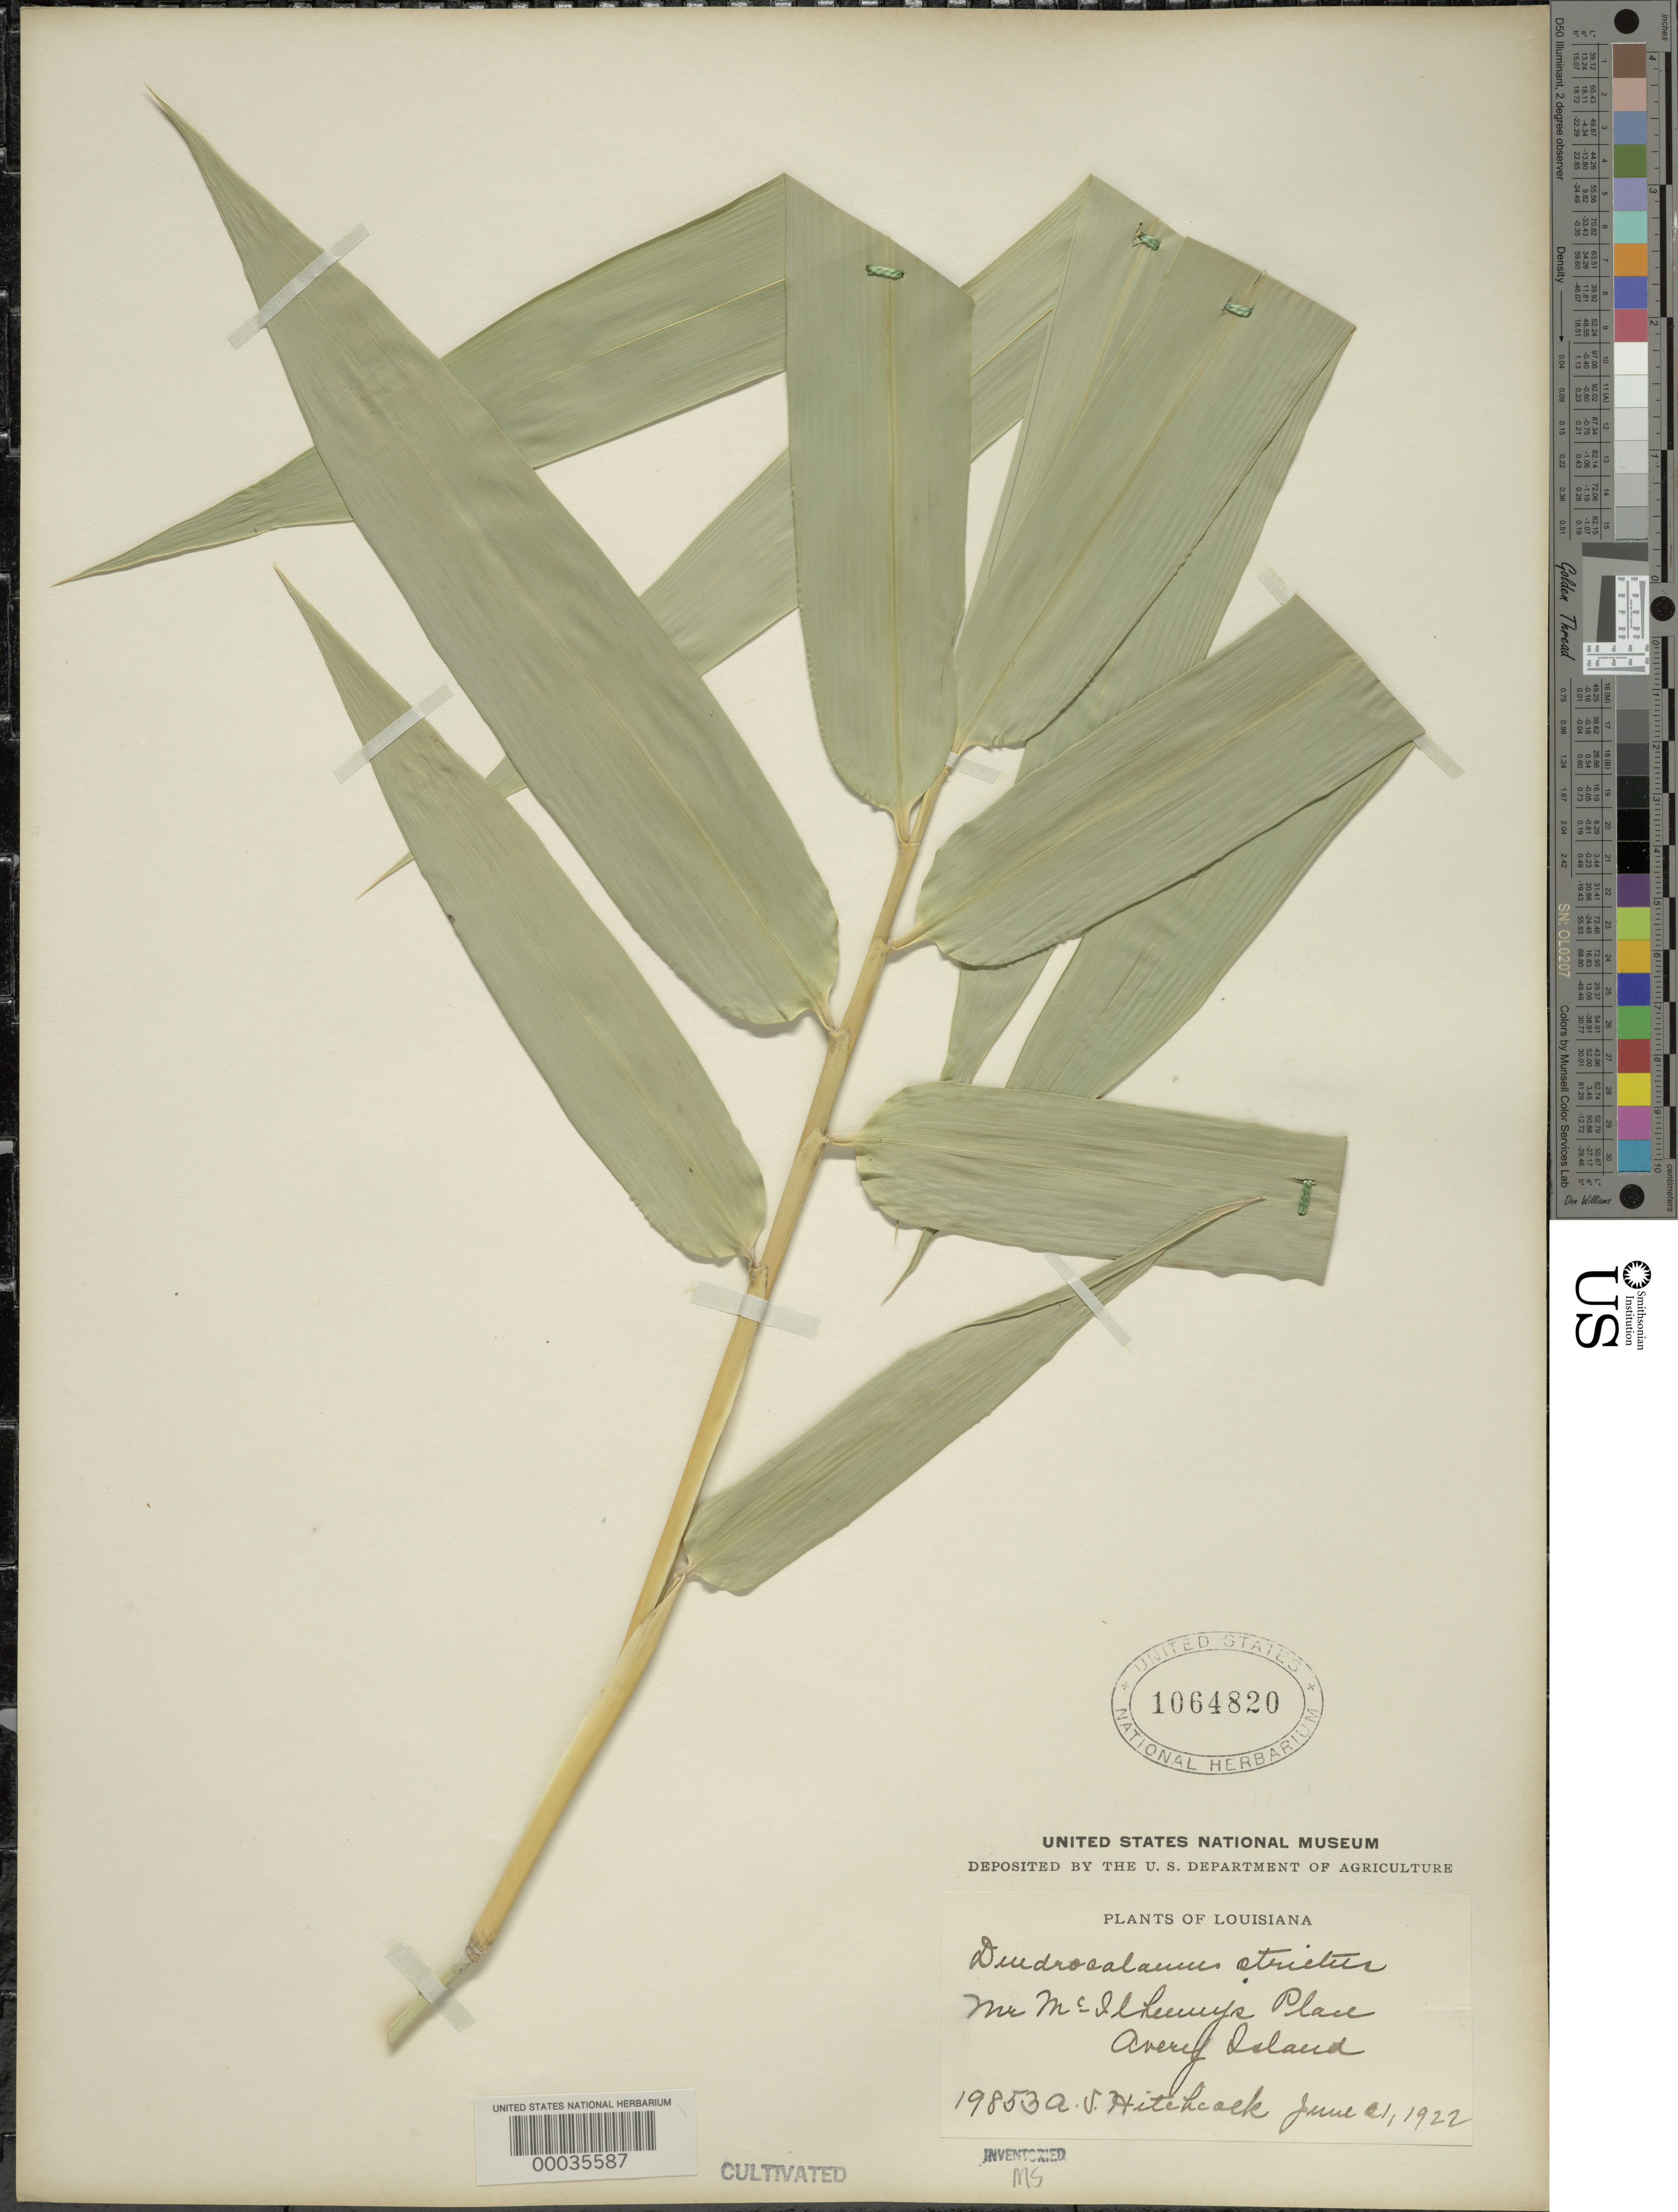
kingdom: Plantae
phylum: Tracheophyta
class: Liliopsida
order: Poales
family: Poaceae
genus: Dendrocalamus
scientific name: Dendrocalamus strictus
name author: (Roxb.) Nees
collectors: A. S. Hitchcock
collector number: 19853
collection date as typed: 21 Jun 1922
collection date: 1922-06-21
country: United States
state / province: Louisiana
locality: Avery island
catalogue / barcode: US 1064820